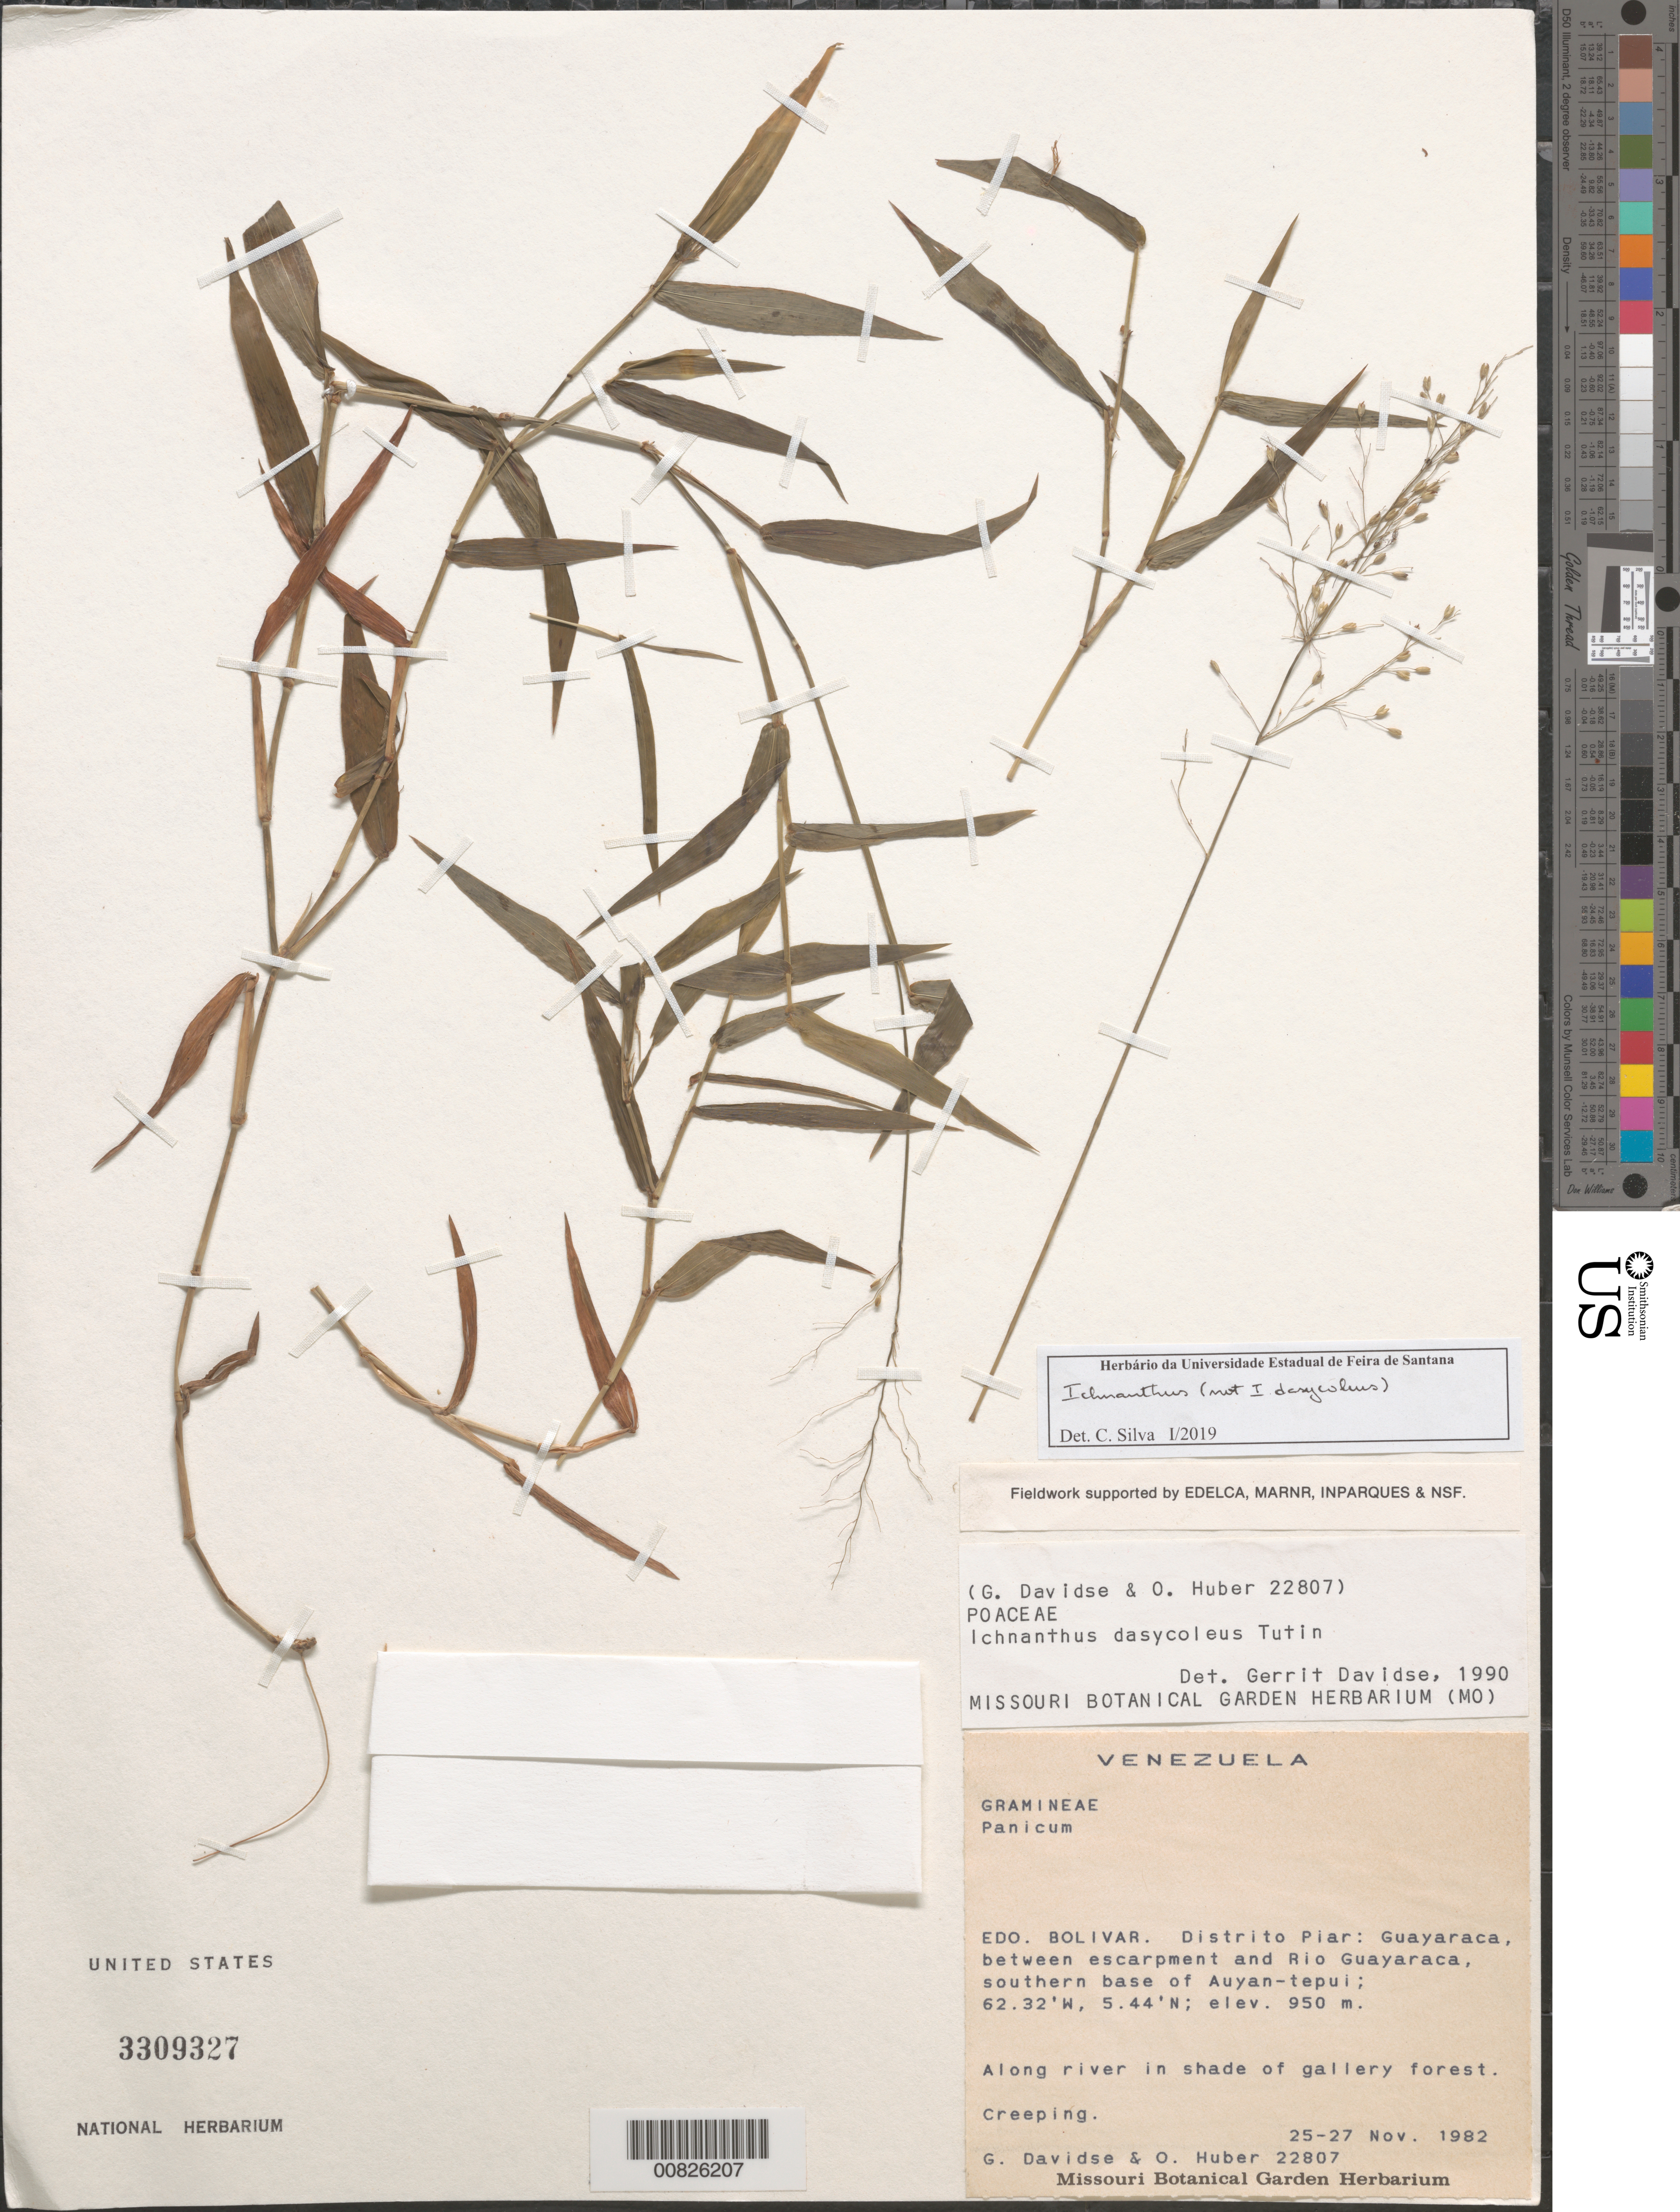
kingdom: Plantae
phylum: Tracheophyta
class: Liliopsida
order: Poales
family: Poaceae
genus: Ichnanthus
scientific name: Ichnanthus dasycoleus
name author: Tutin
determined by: Davidse, Gerrit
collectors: G. Davidse & O. Huber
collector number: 22807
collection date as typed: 25-Nov-82 to 27-Nov-82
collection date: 1982-11-25/1982-11-27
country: Venezuela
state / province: Bolívar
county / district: Piar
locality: Guayaraca, between escarpment and Río Guayaraca, southern base of Auyan-tepuí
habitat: Along river in shade of gallery forest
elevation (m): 950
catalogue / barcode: US 3309327